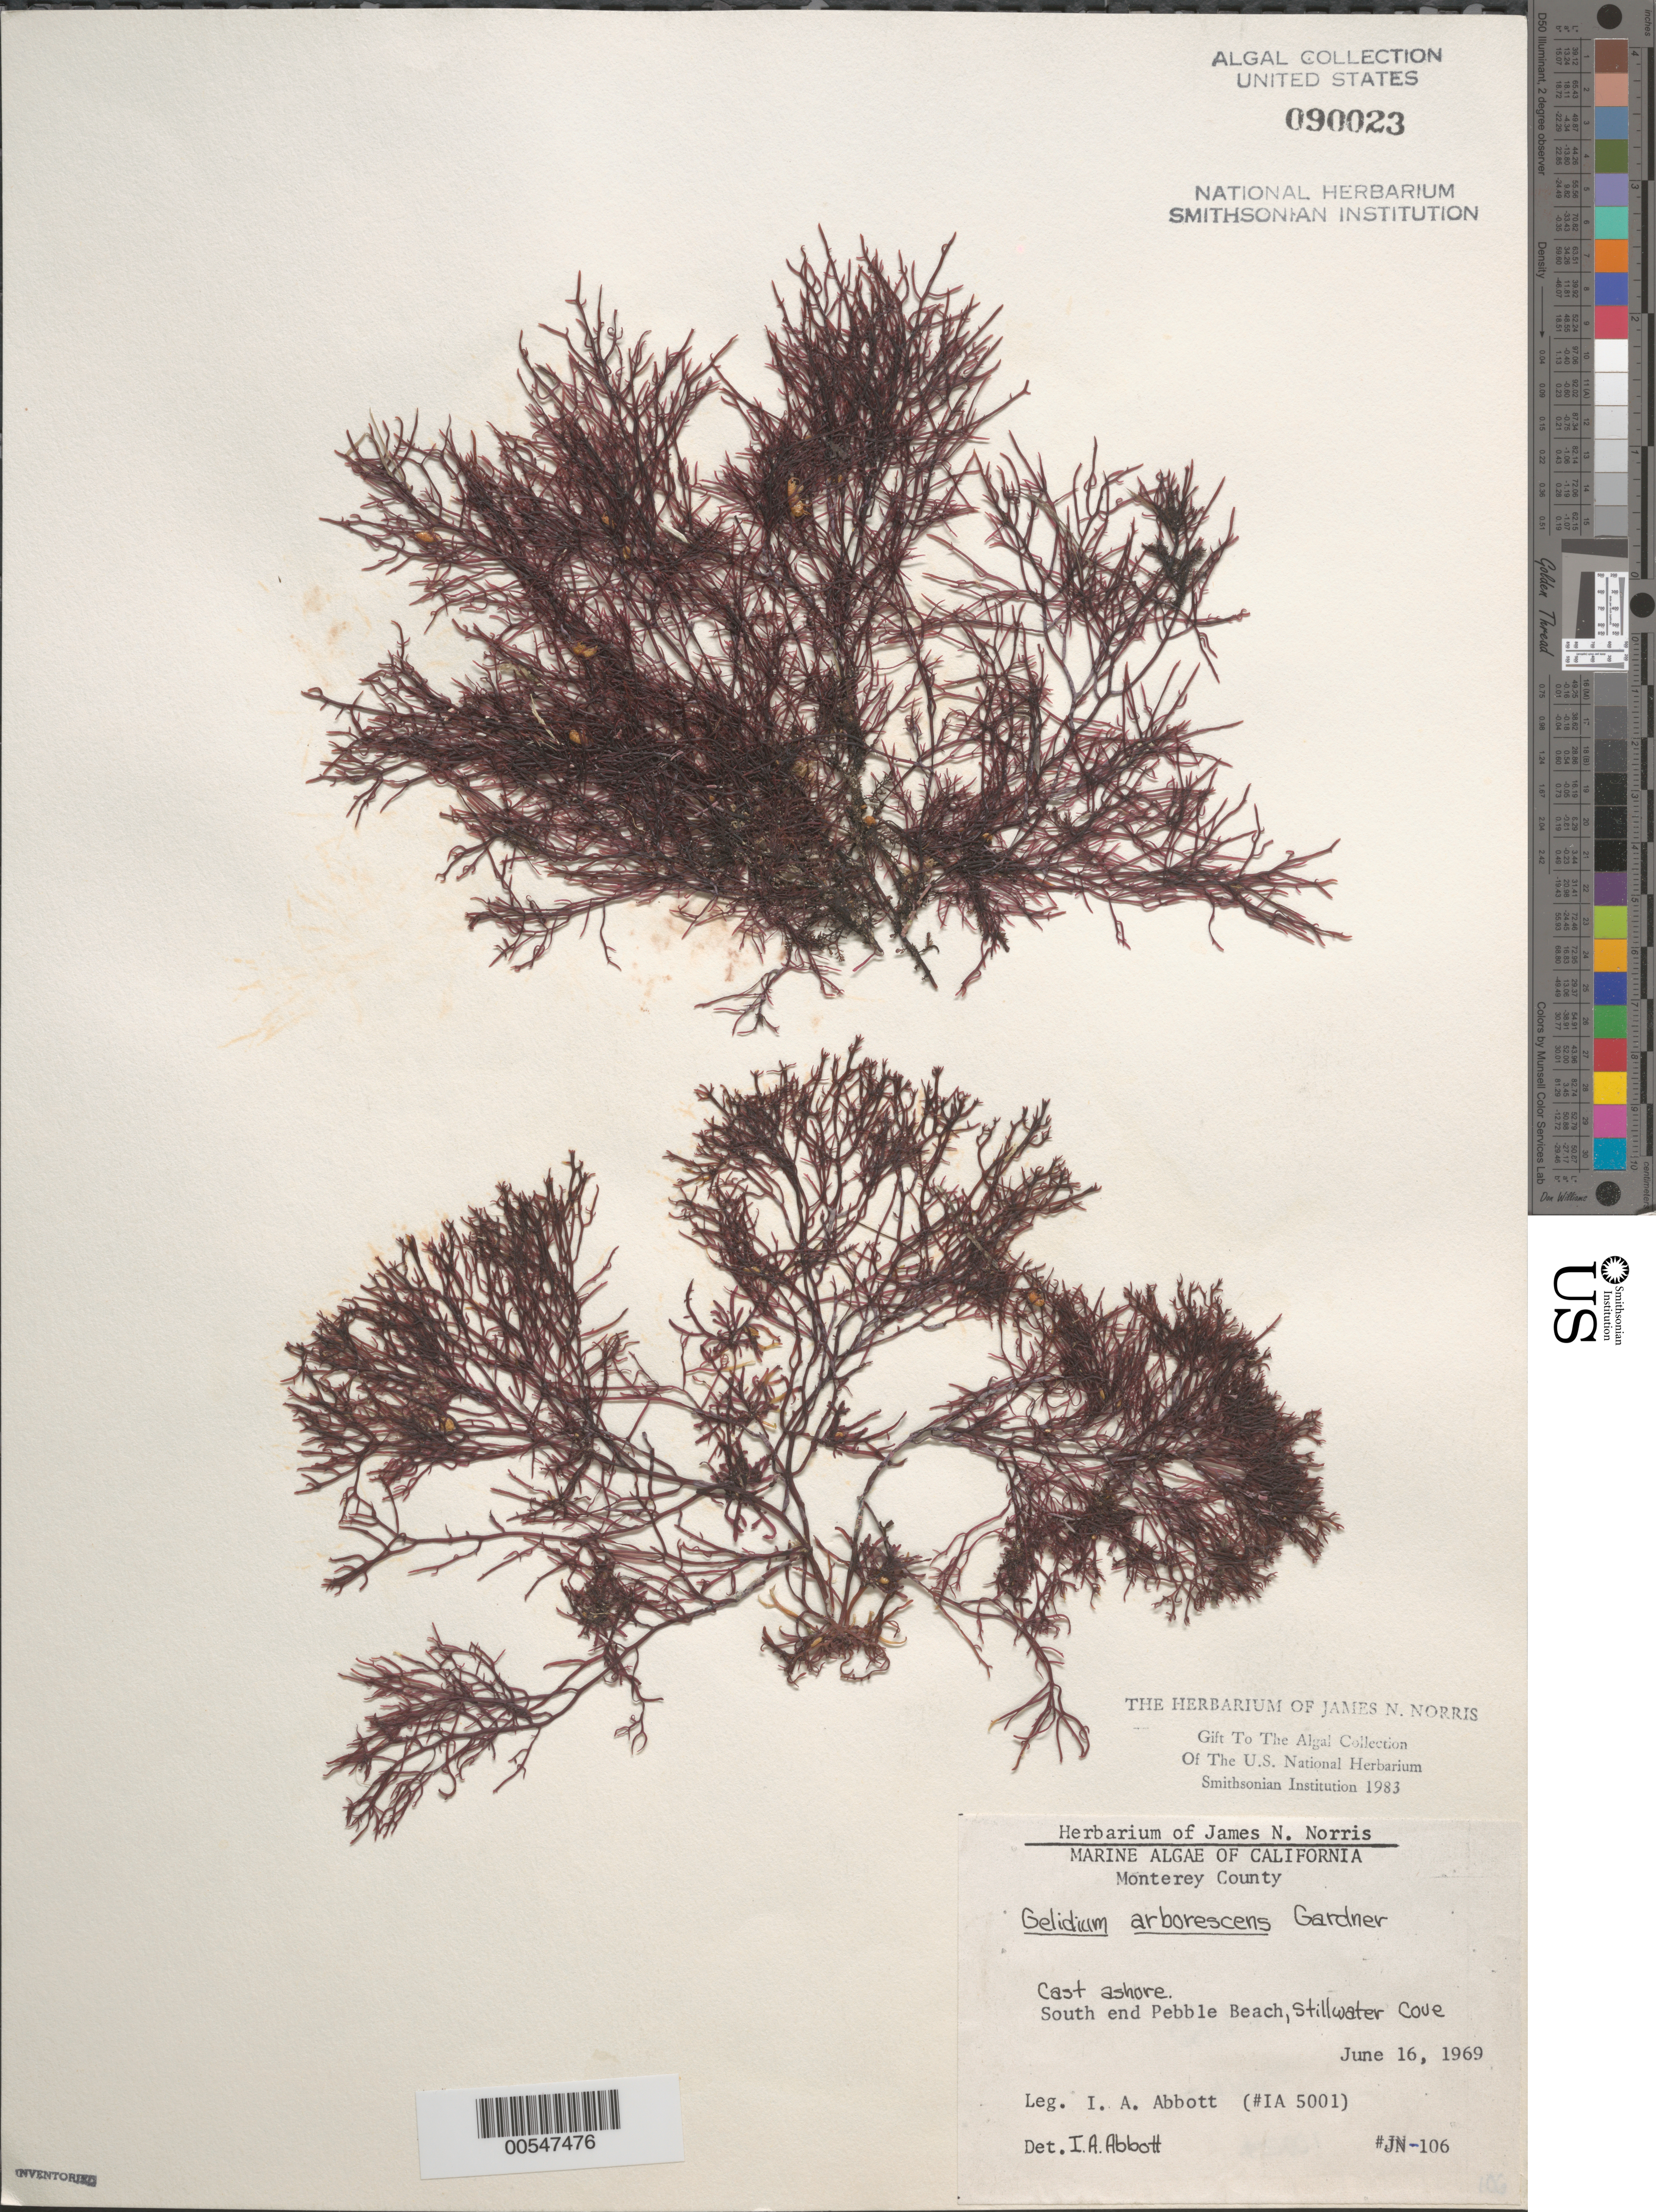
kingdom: Plantae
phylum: Rhodophyta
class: Florideophyceae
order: Gelidiales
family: Gelidiaceae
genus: Gelidium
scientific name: Gelidium arborescens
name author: N.L. Gardner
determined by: Abbott, Isabella A.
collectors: I. A. Abbott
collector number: IAA 5001 & JN-106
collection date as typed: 16 Jun 1969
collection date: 1969-06-16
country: United States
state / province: California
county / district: Monterey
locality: Pebble Beach, Stillwater Cove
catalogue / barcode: US 90023